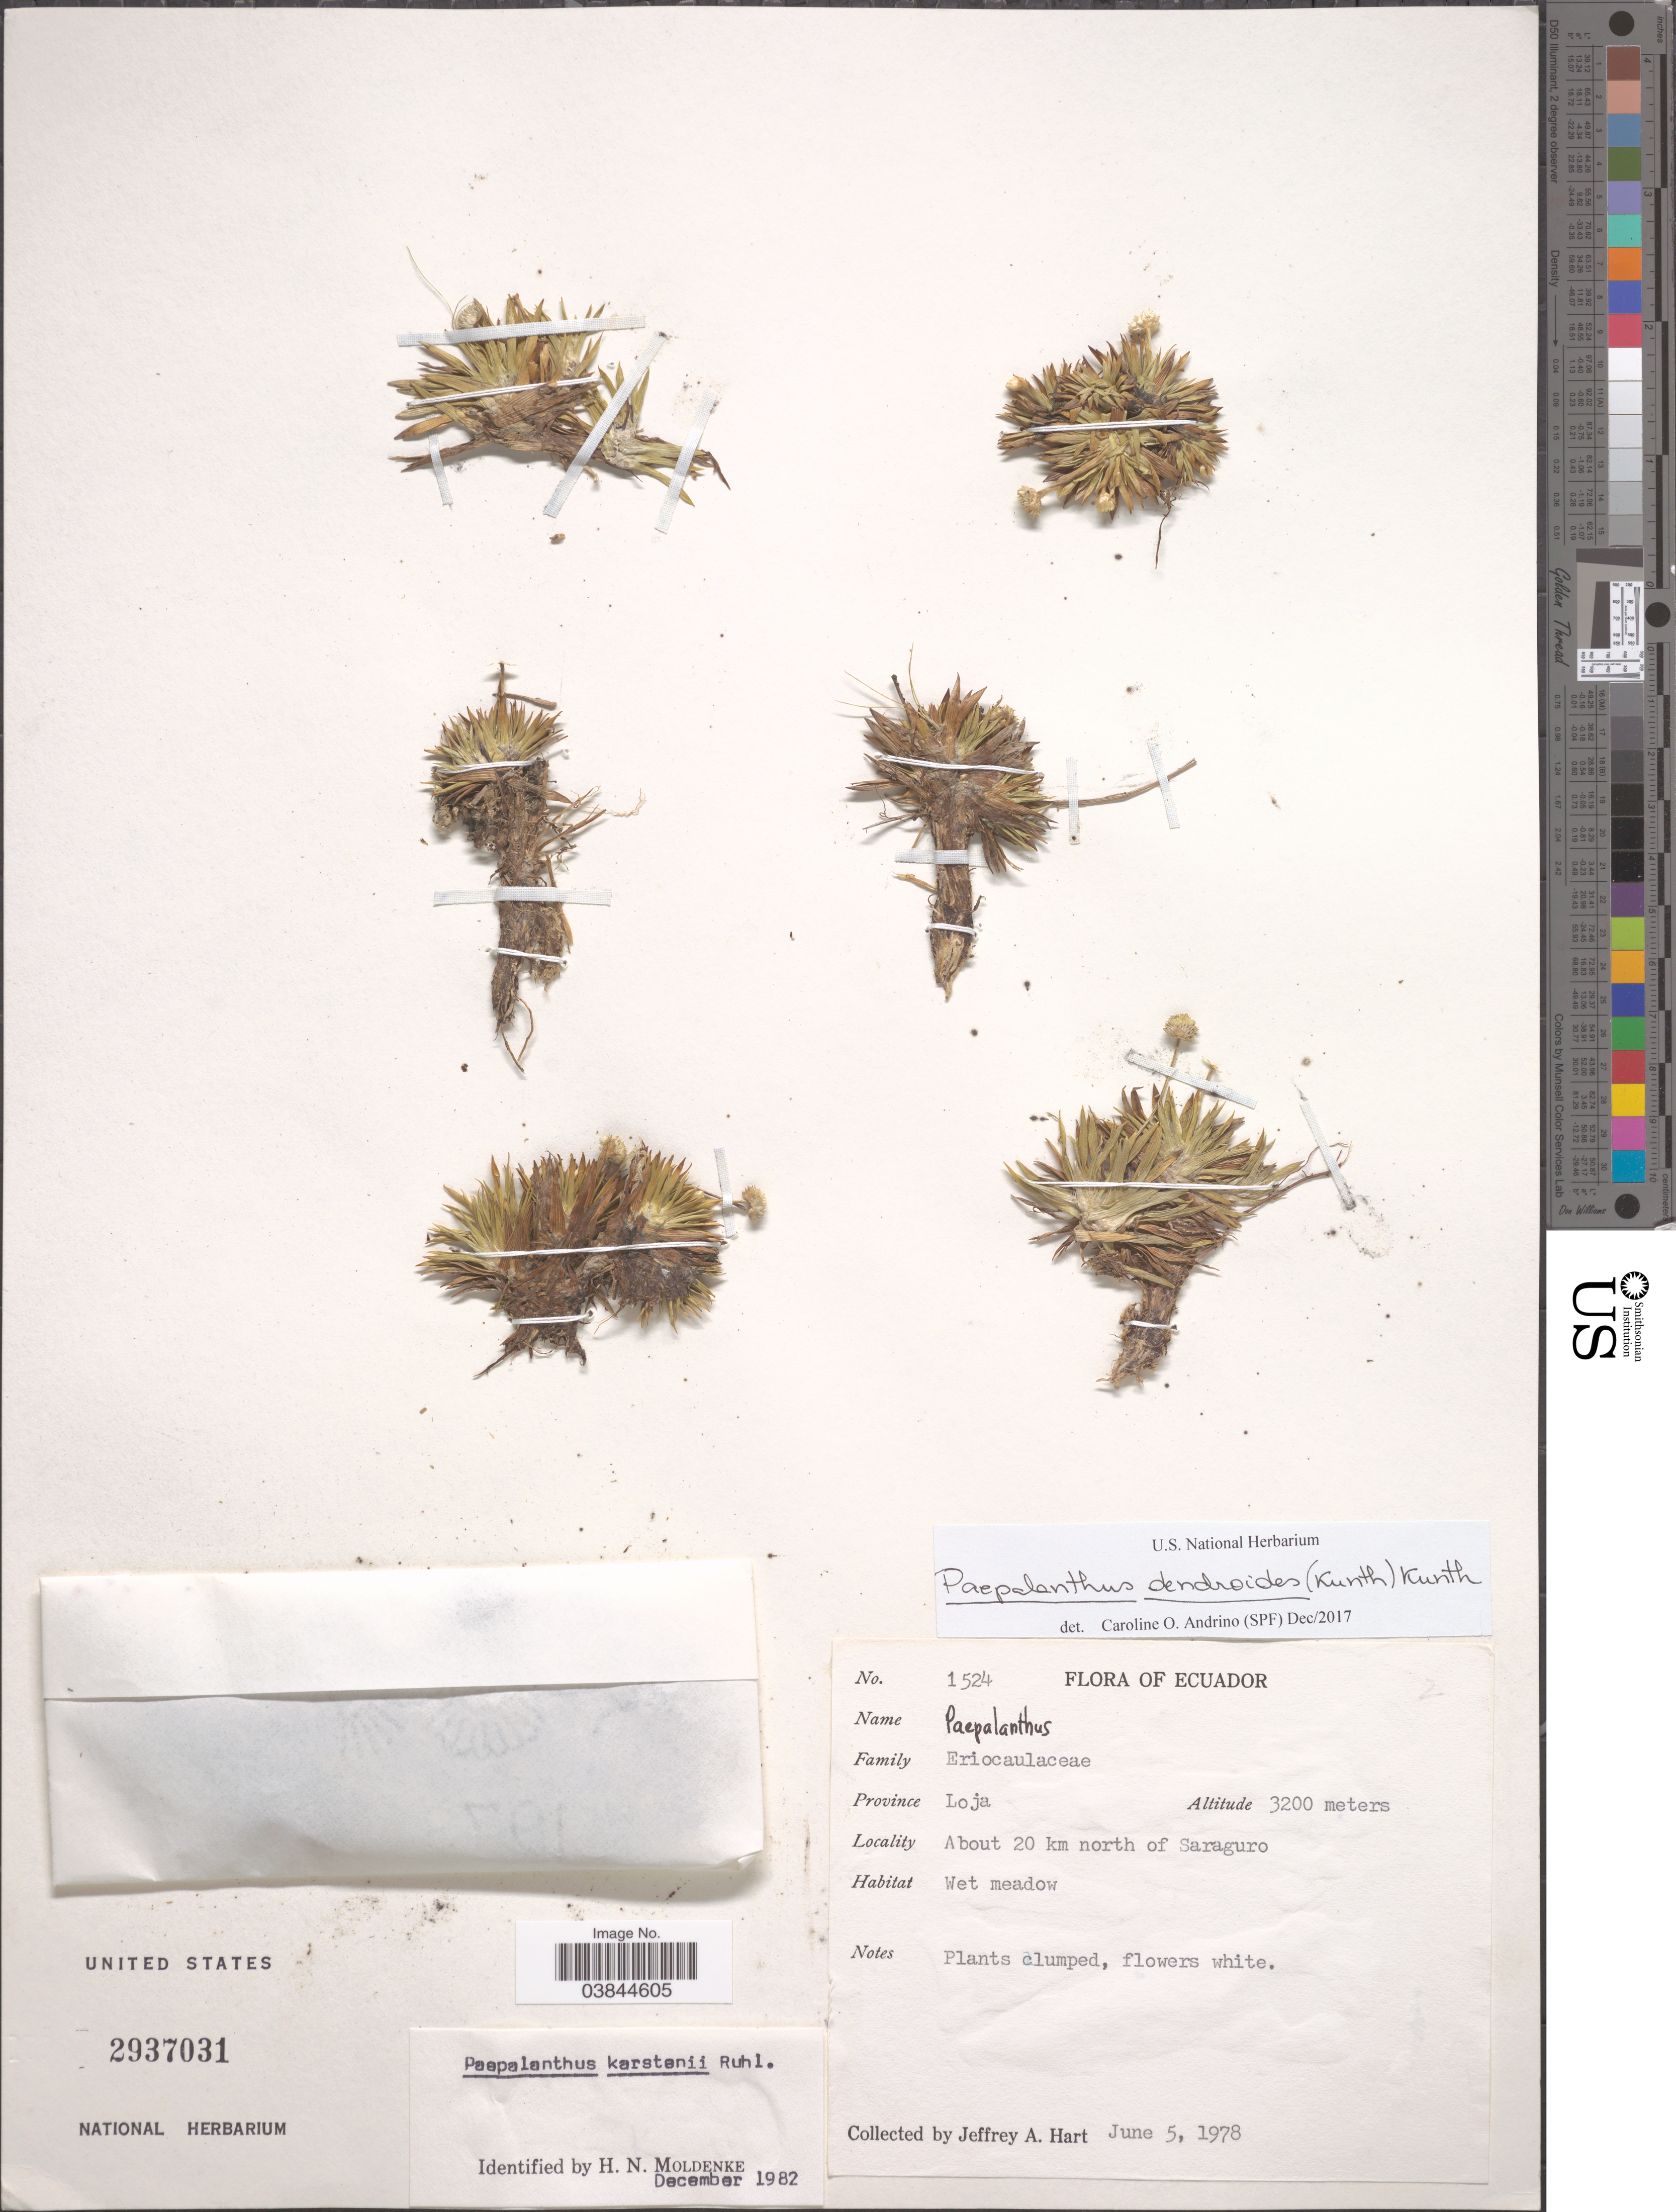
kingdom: Plantae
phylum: Tracheophyta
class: Liliopsida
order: Poales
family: Eriocaulaceae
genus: Paepalanthus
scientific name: Paepalanthus dendroides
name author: (Kunth) Kunth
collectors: J. A. Hart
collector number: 1524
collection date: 1978-06-05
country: Ecuador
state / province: Loja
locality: About 20 km north of Saraguro.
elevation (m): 3200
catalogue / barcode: US 2937031